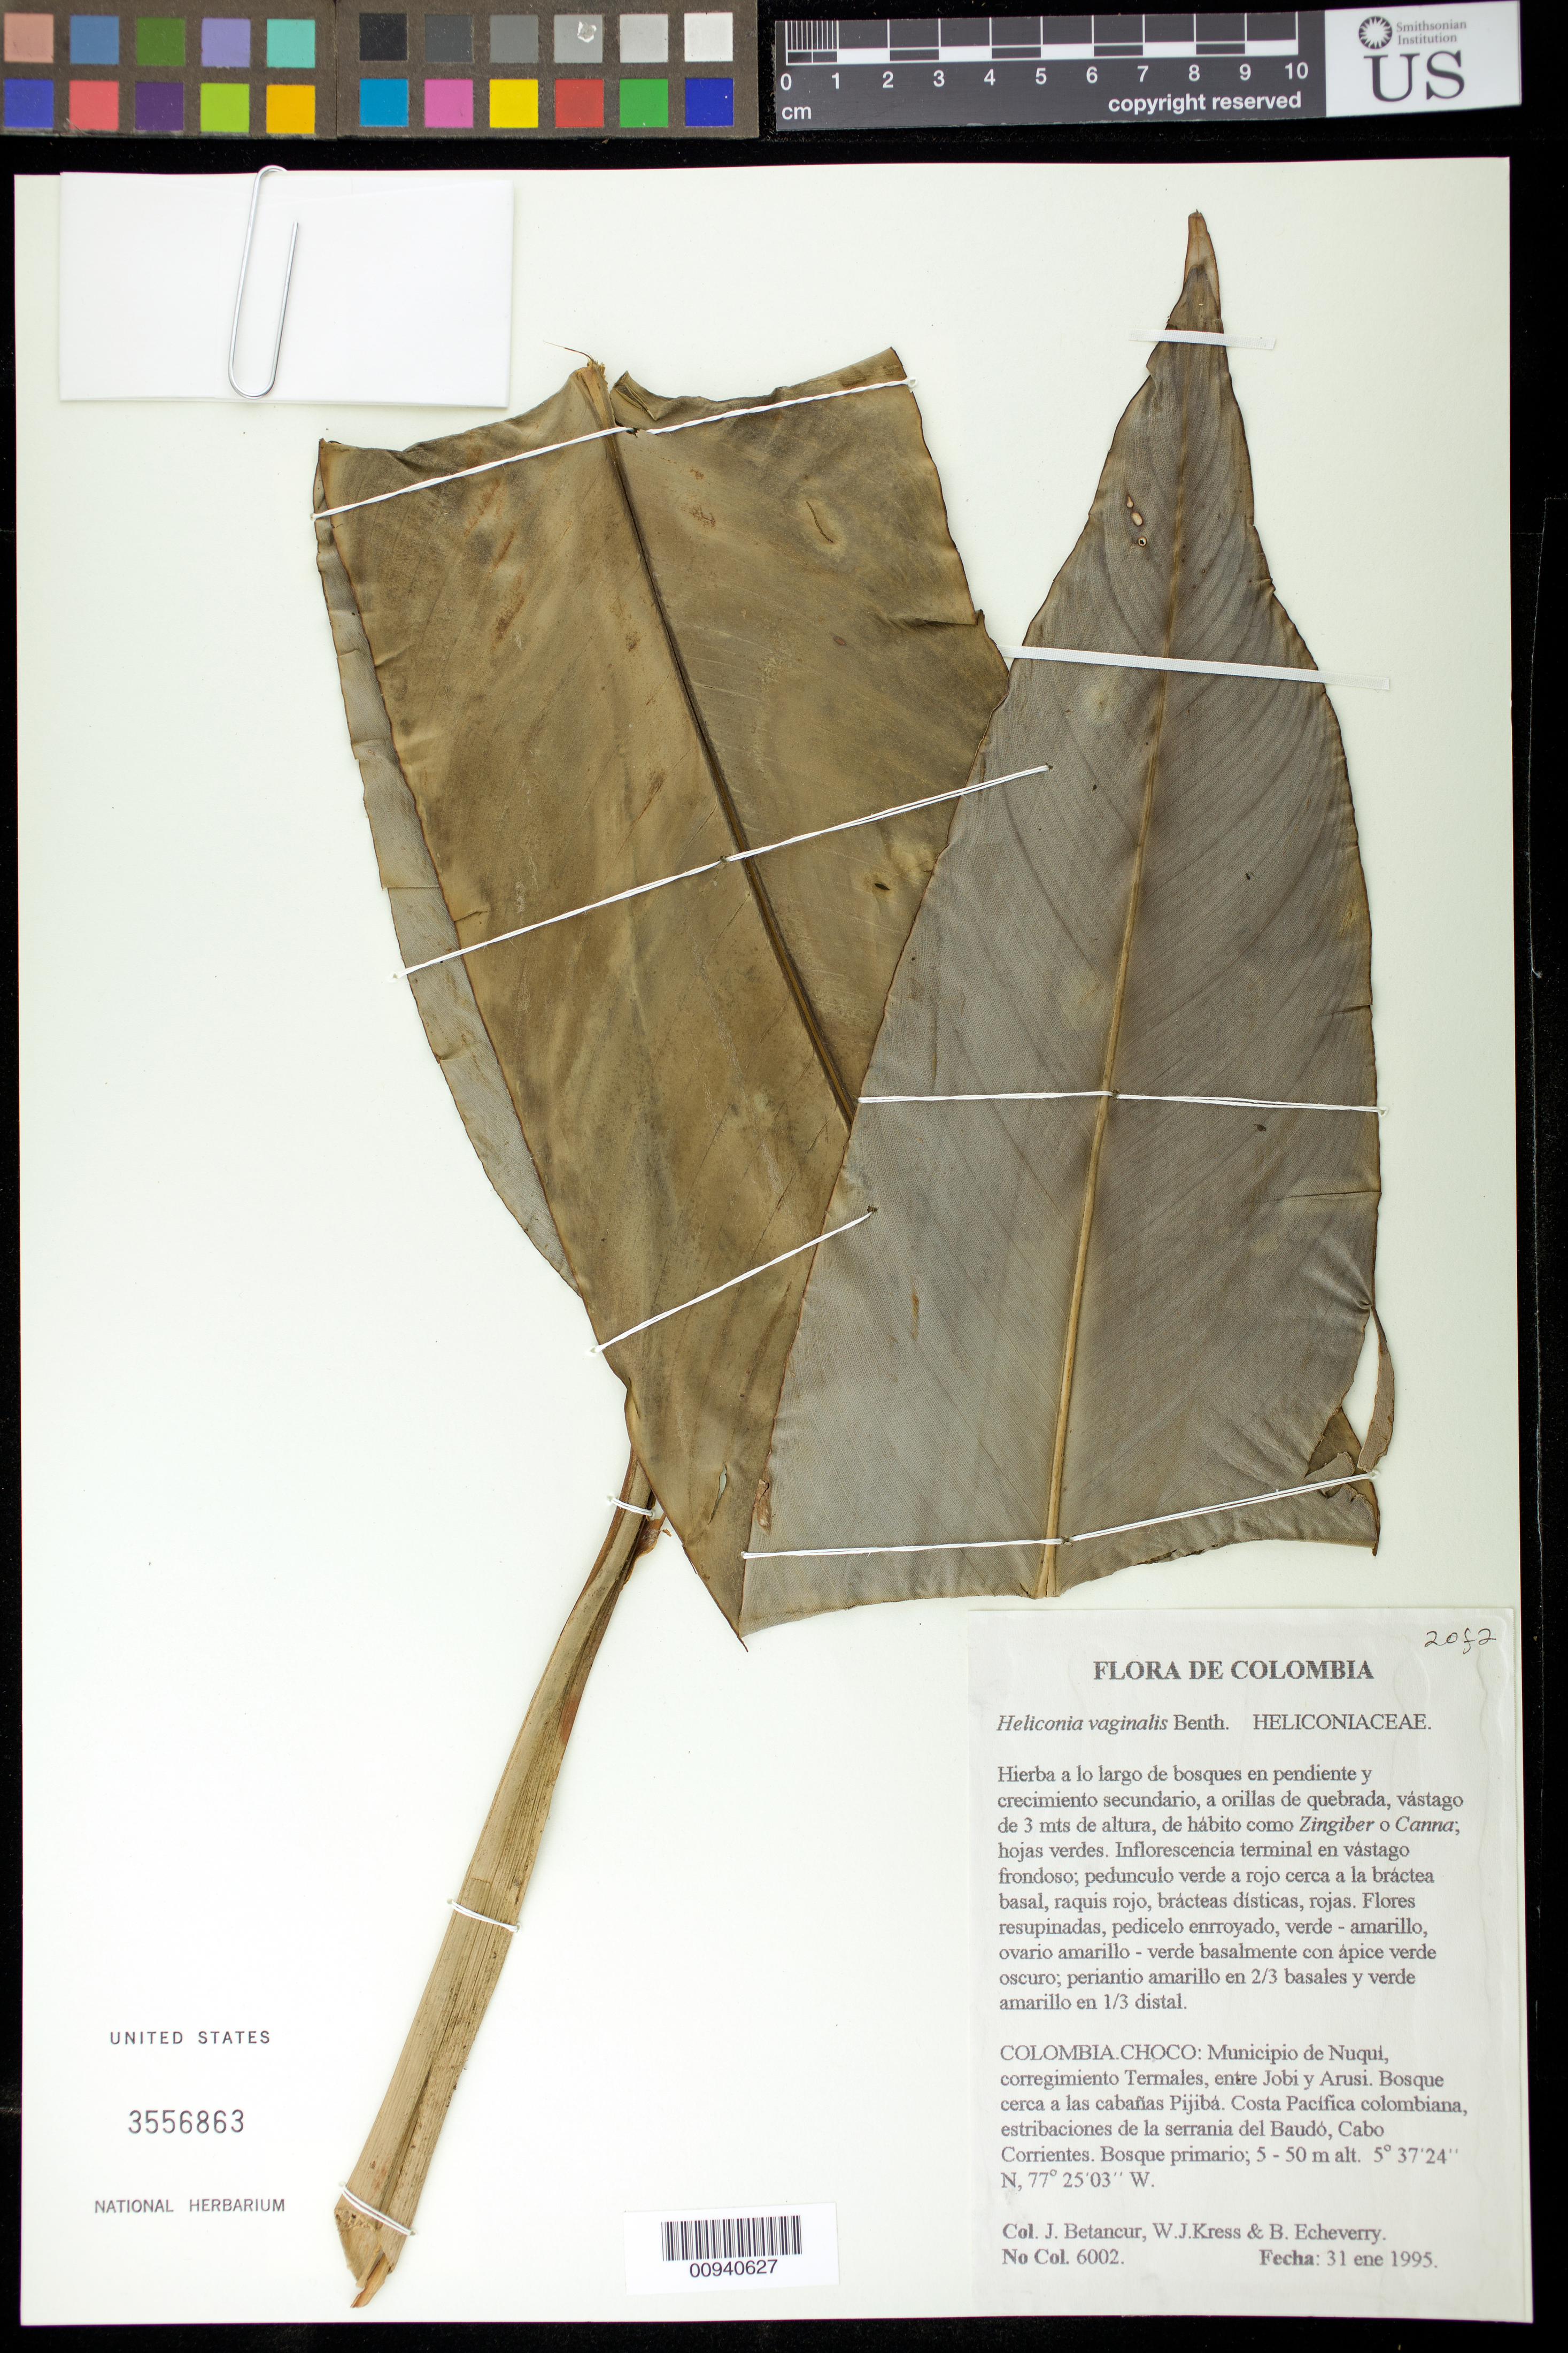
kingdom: Plantae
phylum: Tracheophyta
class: Liliopsida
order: Zingiberales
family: Heliconiaceae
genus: Heliconia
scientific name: Heliconia vaginalis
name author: Benth.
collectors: J. C. Betancur, W. J. Kress & B. Echeverry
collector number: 6002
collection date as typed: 31 Jan 1995 to 28 Jan 1995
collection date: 1995-01-28/1995-01-31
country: Colombia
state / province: Chocó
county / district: Nuqui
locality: Cabanas Pijiba, between Jobi and Arusi.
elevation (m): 5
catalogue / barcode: US 3556863